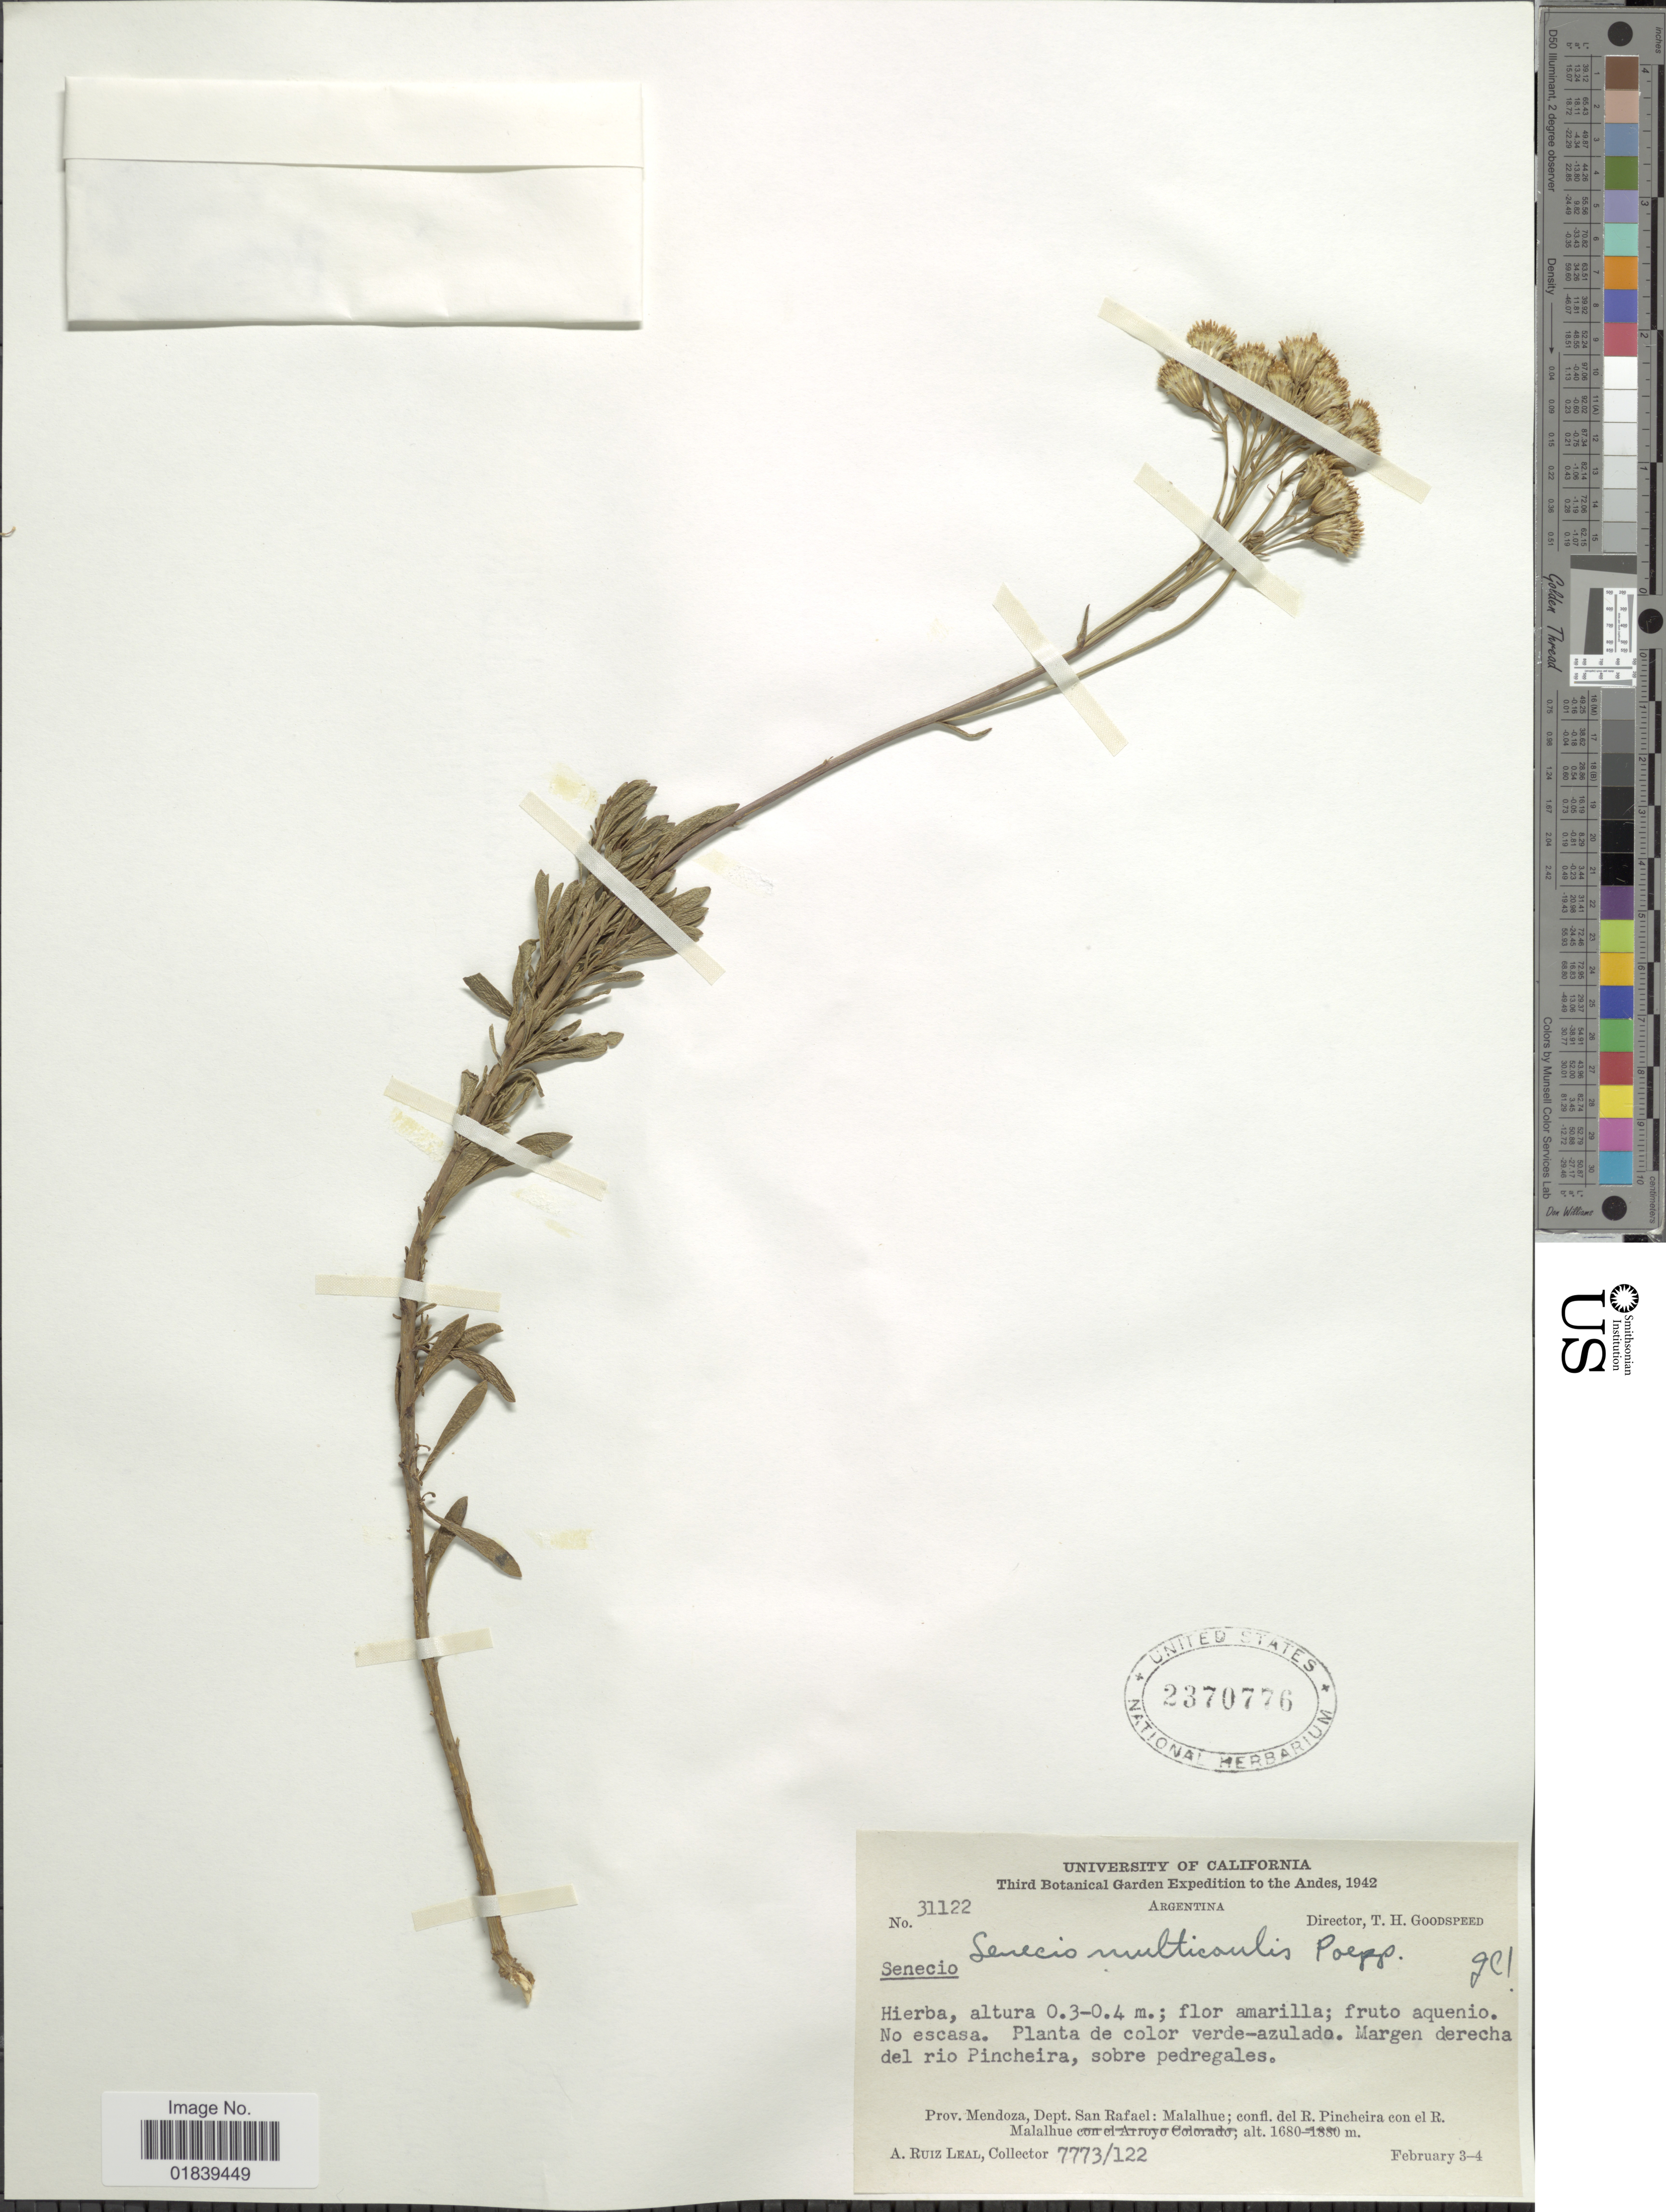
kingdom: Plantae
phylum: Tracheophyta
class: Magnoliopsida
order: Asterales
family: Asteraceae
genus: Senecio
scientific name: Senecio multicaulis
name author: A. Rich.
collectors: A. R. Leal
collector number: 7773/122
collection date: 1942-02-03/1942-02-04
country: Argentina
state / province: Mendoza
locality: Andes, Dept. San Rafael, Malalhue, confl. del R. Pincheira con el R. Malalhue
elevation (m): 1680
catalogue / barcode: US 2370776